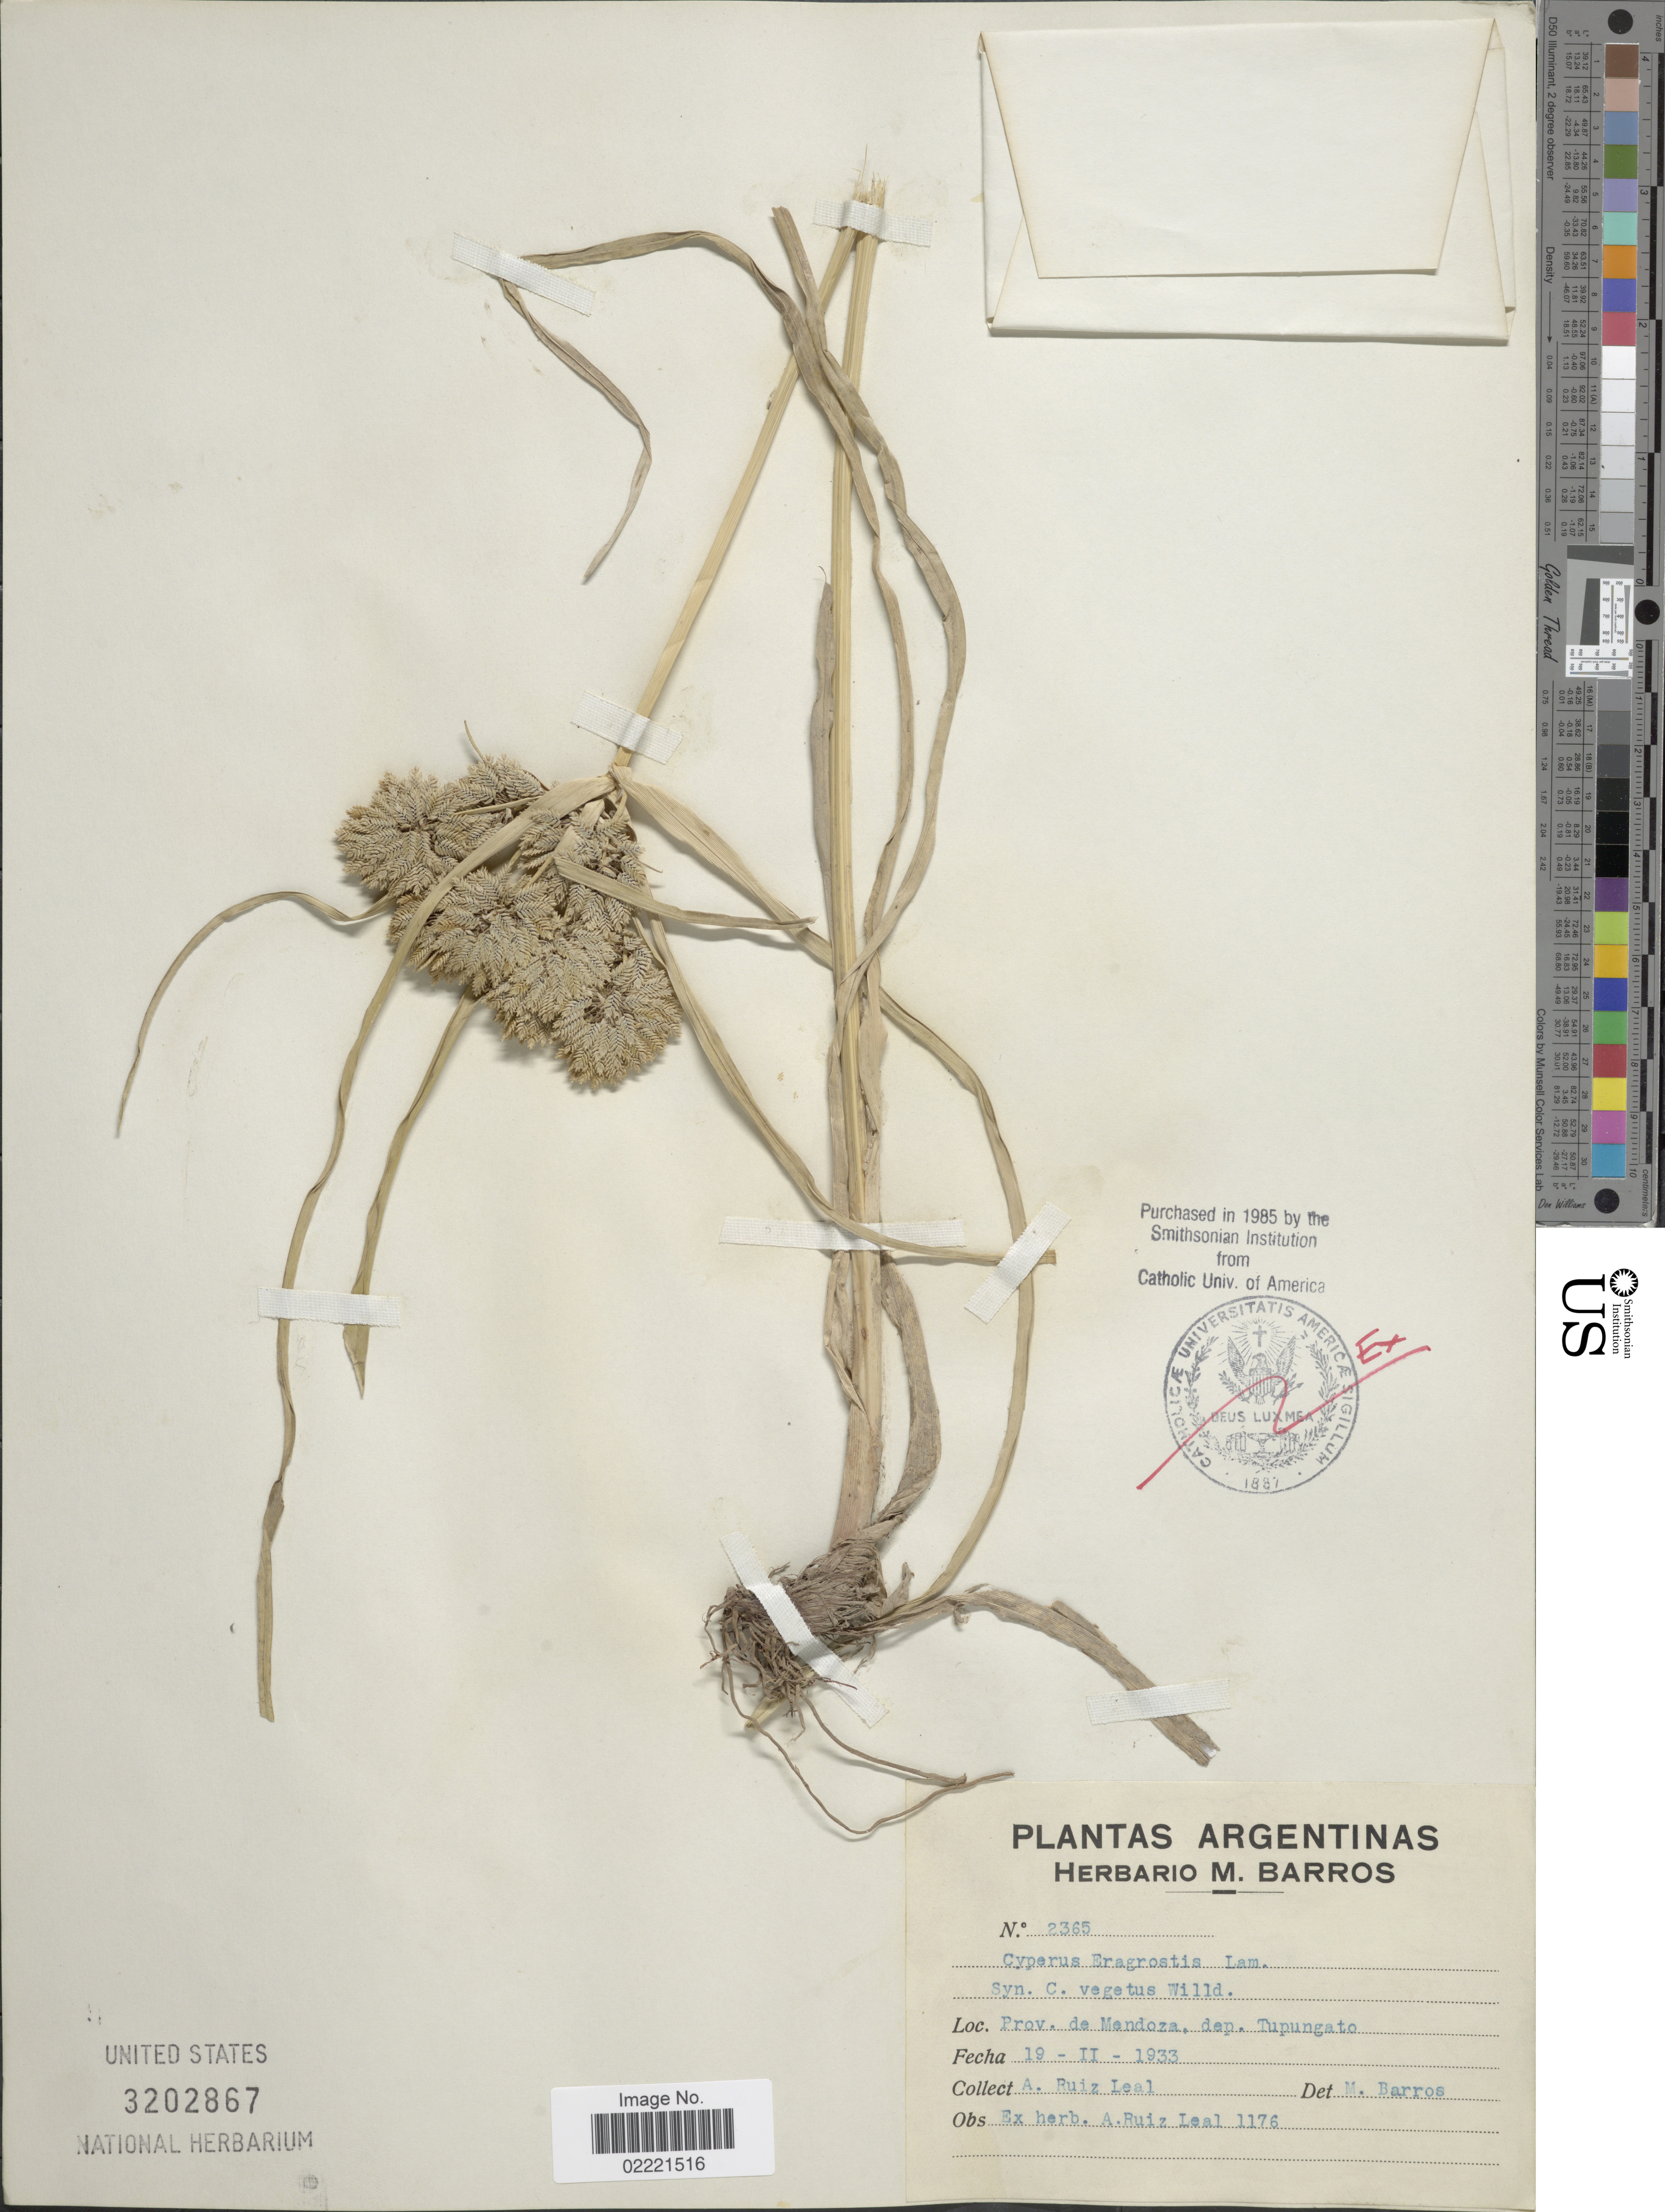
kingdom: Plantae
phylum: Tracheophyta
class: Liliopsida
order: Poales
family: Cyperaceae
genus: Cyperus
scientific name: Cyperus eragrostis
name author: Lam.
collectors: A. R. Leal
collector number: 2365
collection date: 1933-02-19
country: Argentina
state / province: Mendoza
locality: Prov. de Mendoza, dep. Tupungato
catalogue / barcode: US 3202867